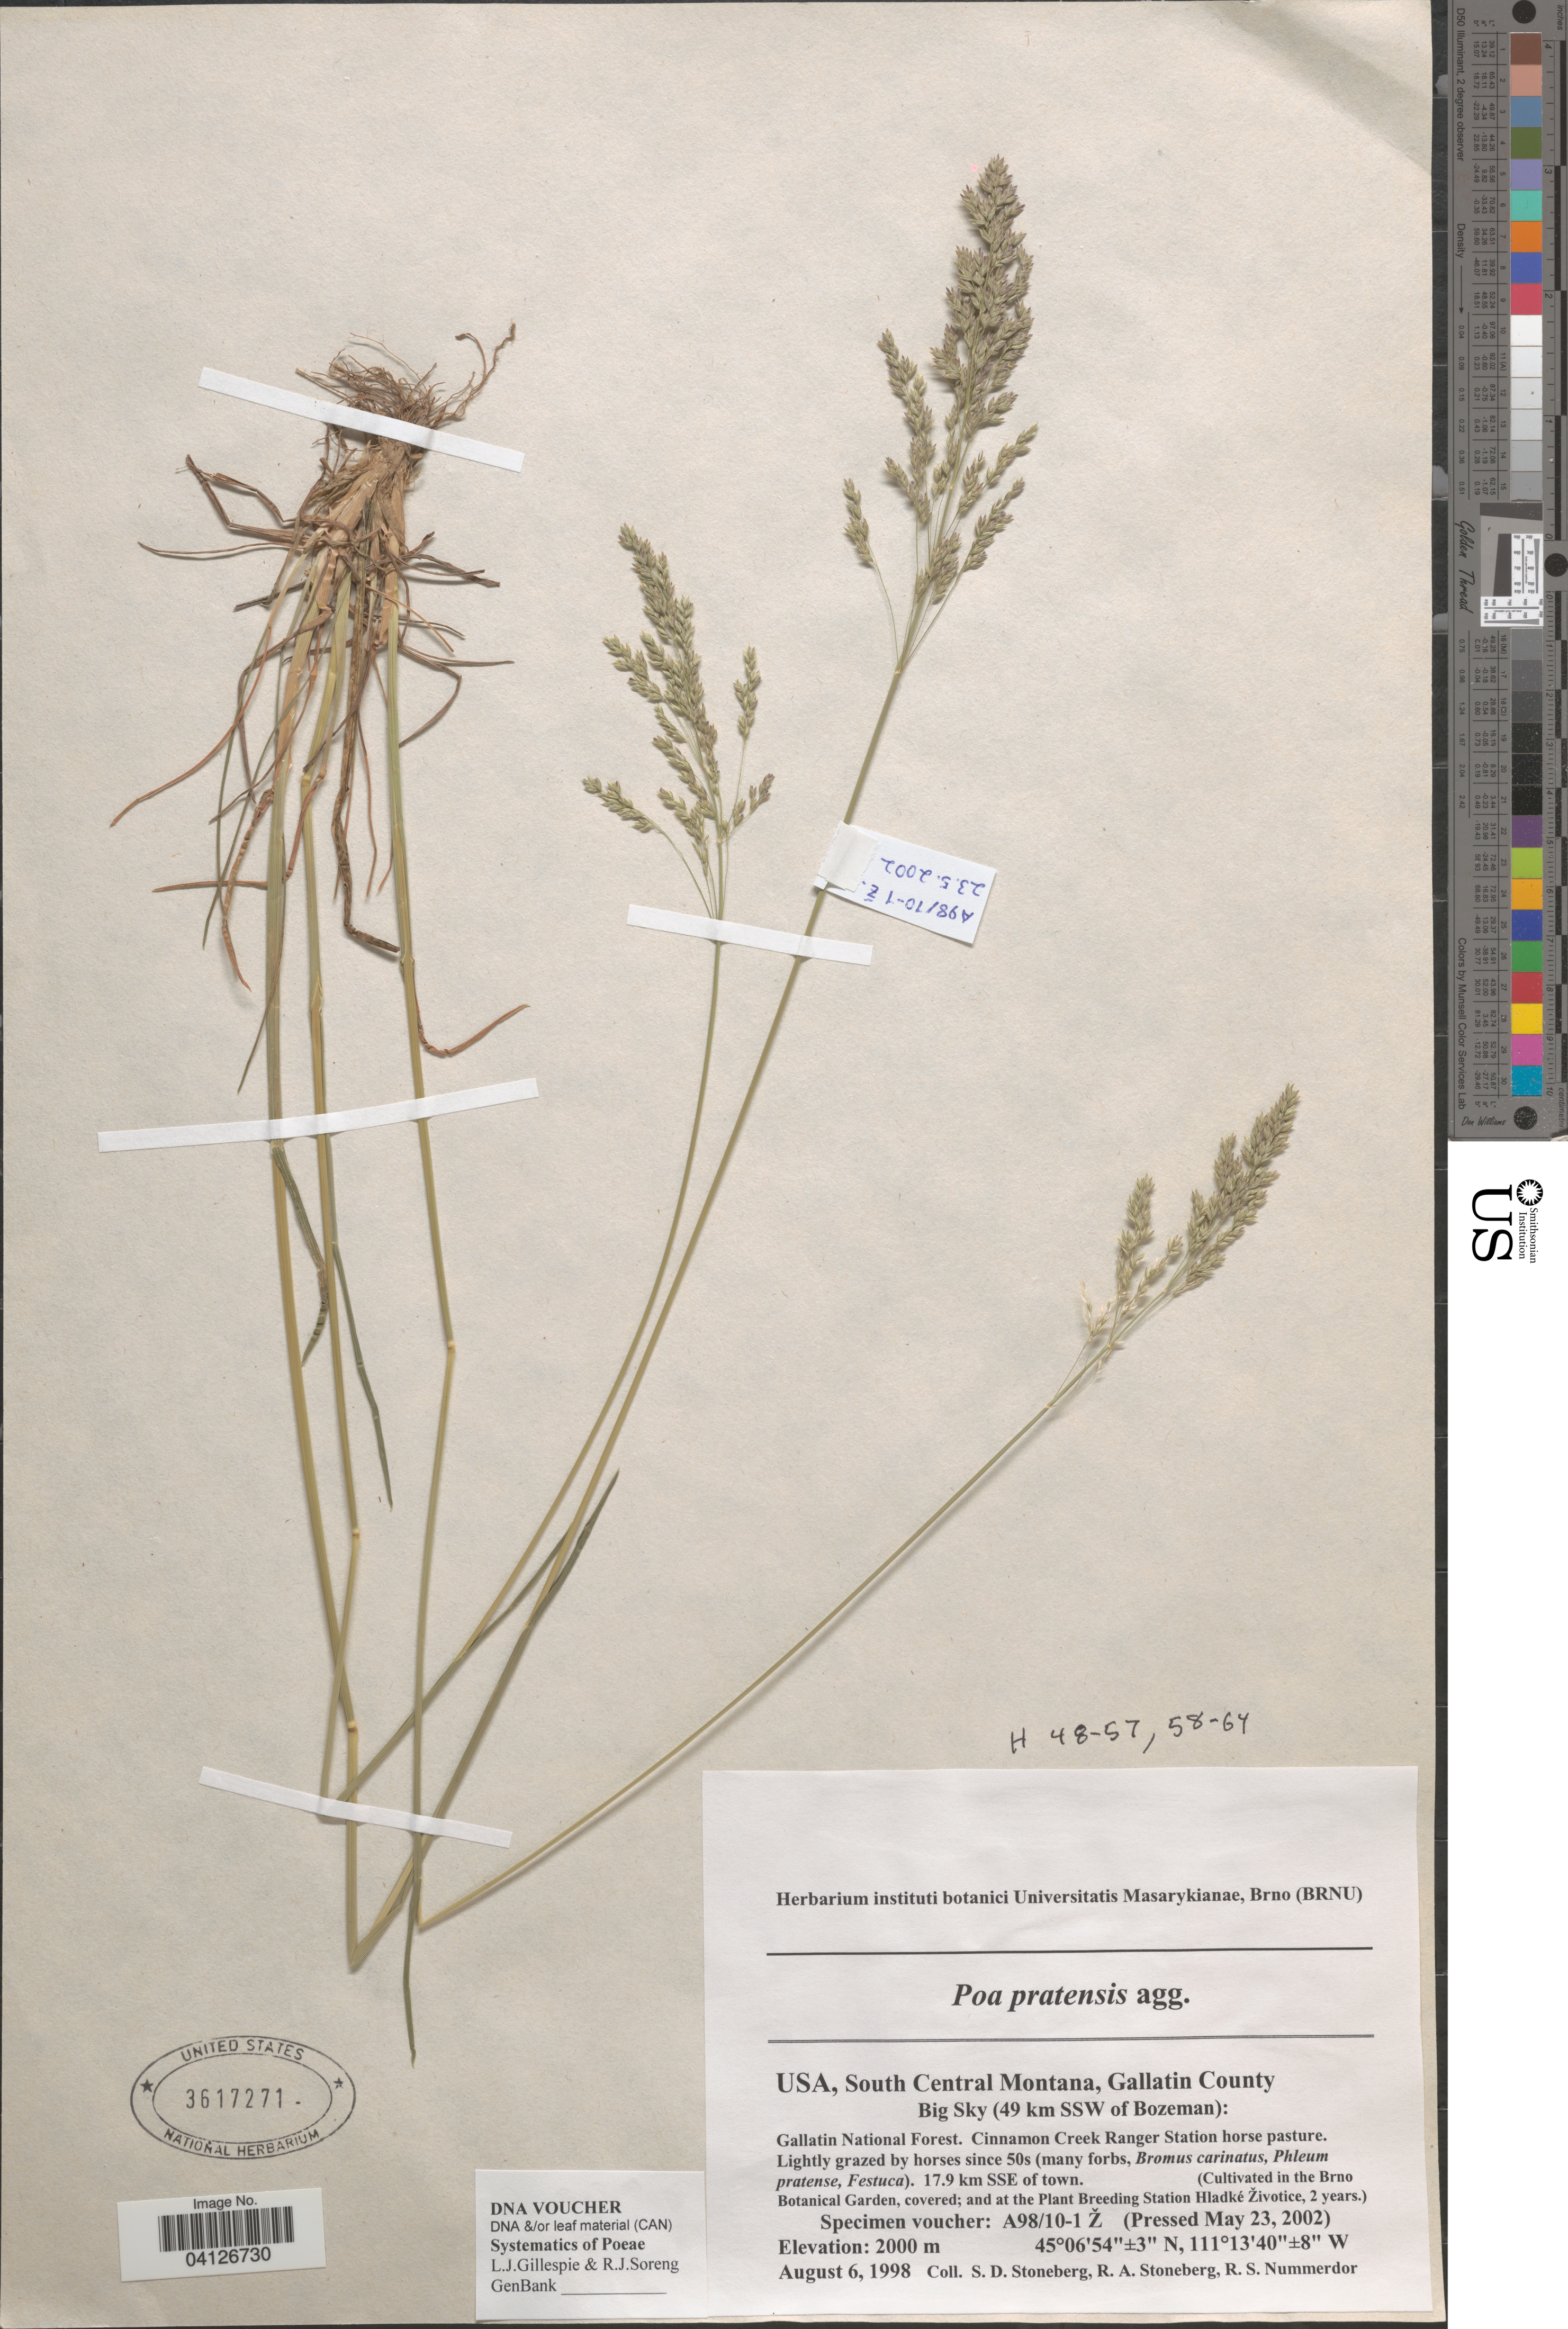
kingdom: Plantae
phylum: Tracheophyta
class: Liliopsida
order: Poales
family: Poaceae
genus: Poa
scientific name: Poa pratensis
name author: L.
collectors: Ex herb. instituti botanici Universitatis Masarykianae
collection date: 2002-05-23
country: Czechia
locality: (Cultivated in the Brno Botanical Garden, covered; and at the Plant Breeding Station Hladké Životice, 2 years.).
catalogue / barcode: US 3617271